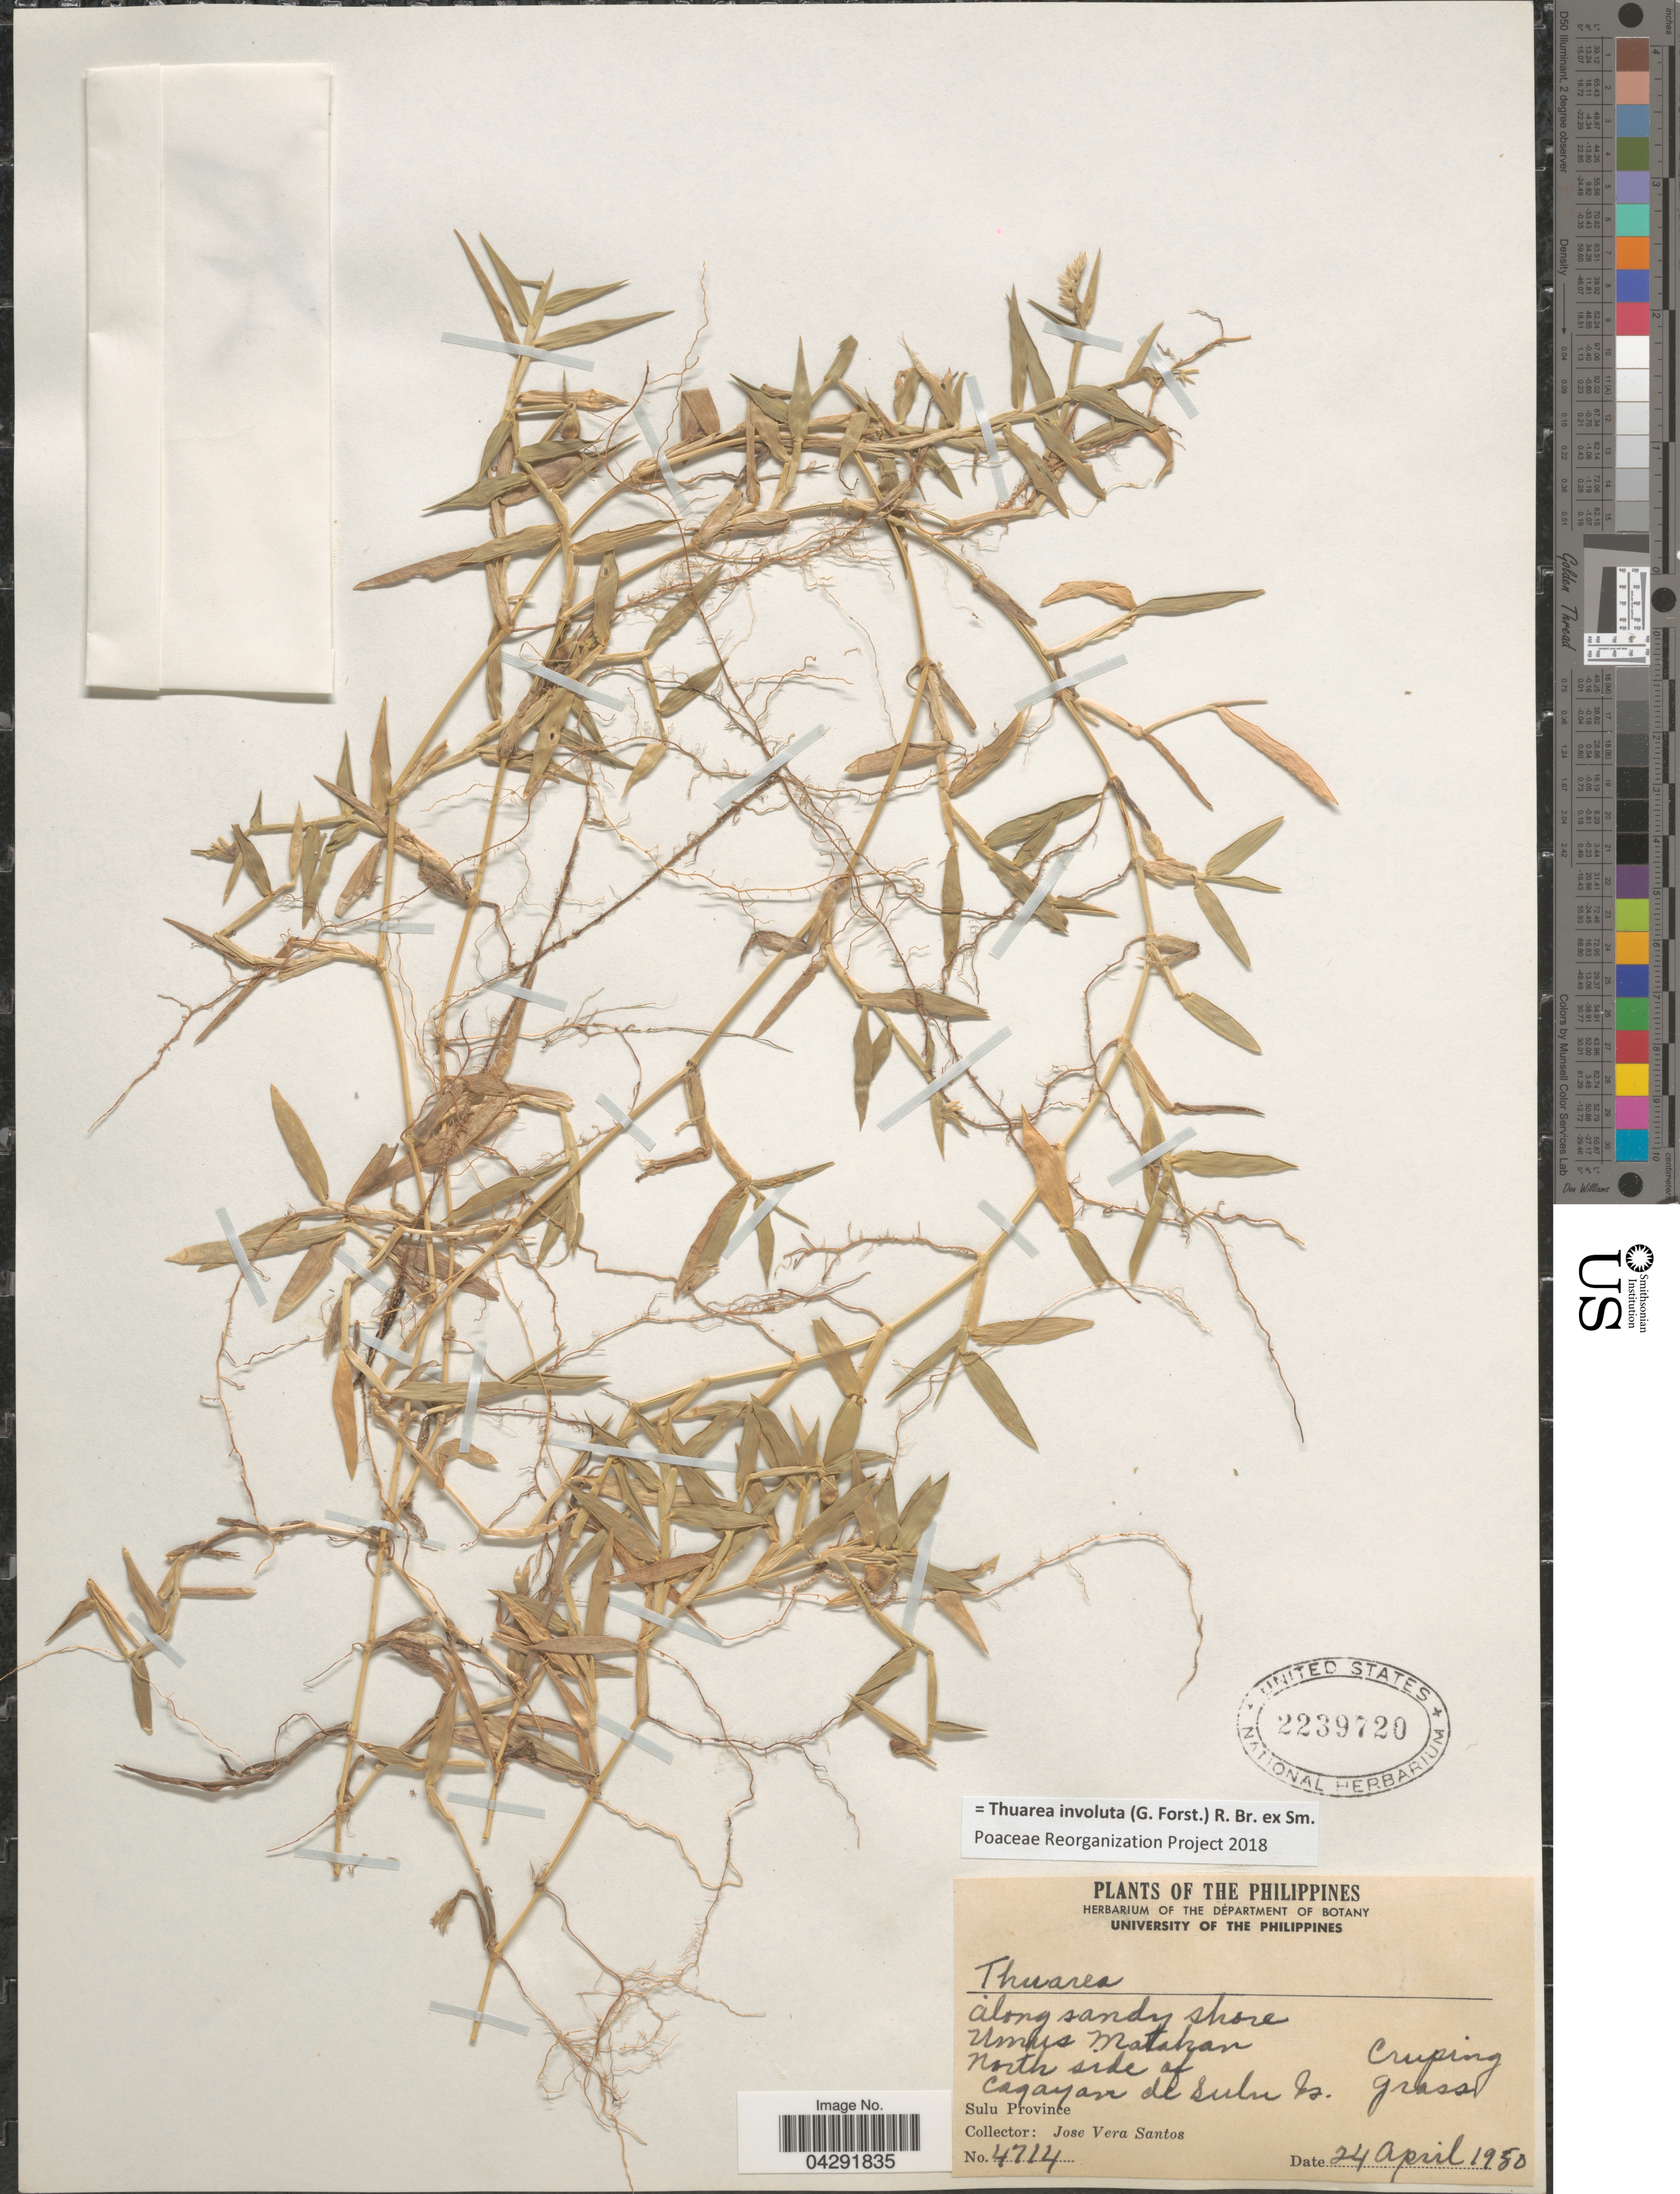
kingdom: Plantae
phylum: Tracheophyta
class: Liliopsida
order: Poales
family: Poaceae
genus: Thuarea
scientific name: Thuarea involuta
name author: (G. Forst.) R. Br. ex Sm.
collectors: J. Santos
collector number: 4714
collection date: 1950-04-24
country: Philippines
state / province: Muslim Mindanao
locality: Along sandy shore. Umus Matahan. North side of Cagayan de Sulu Is. Sulu Province.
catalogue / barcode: US 2239720